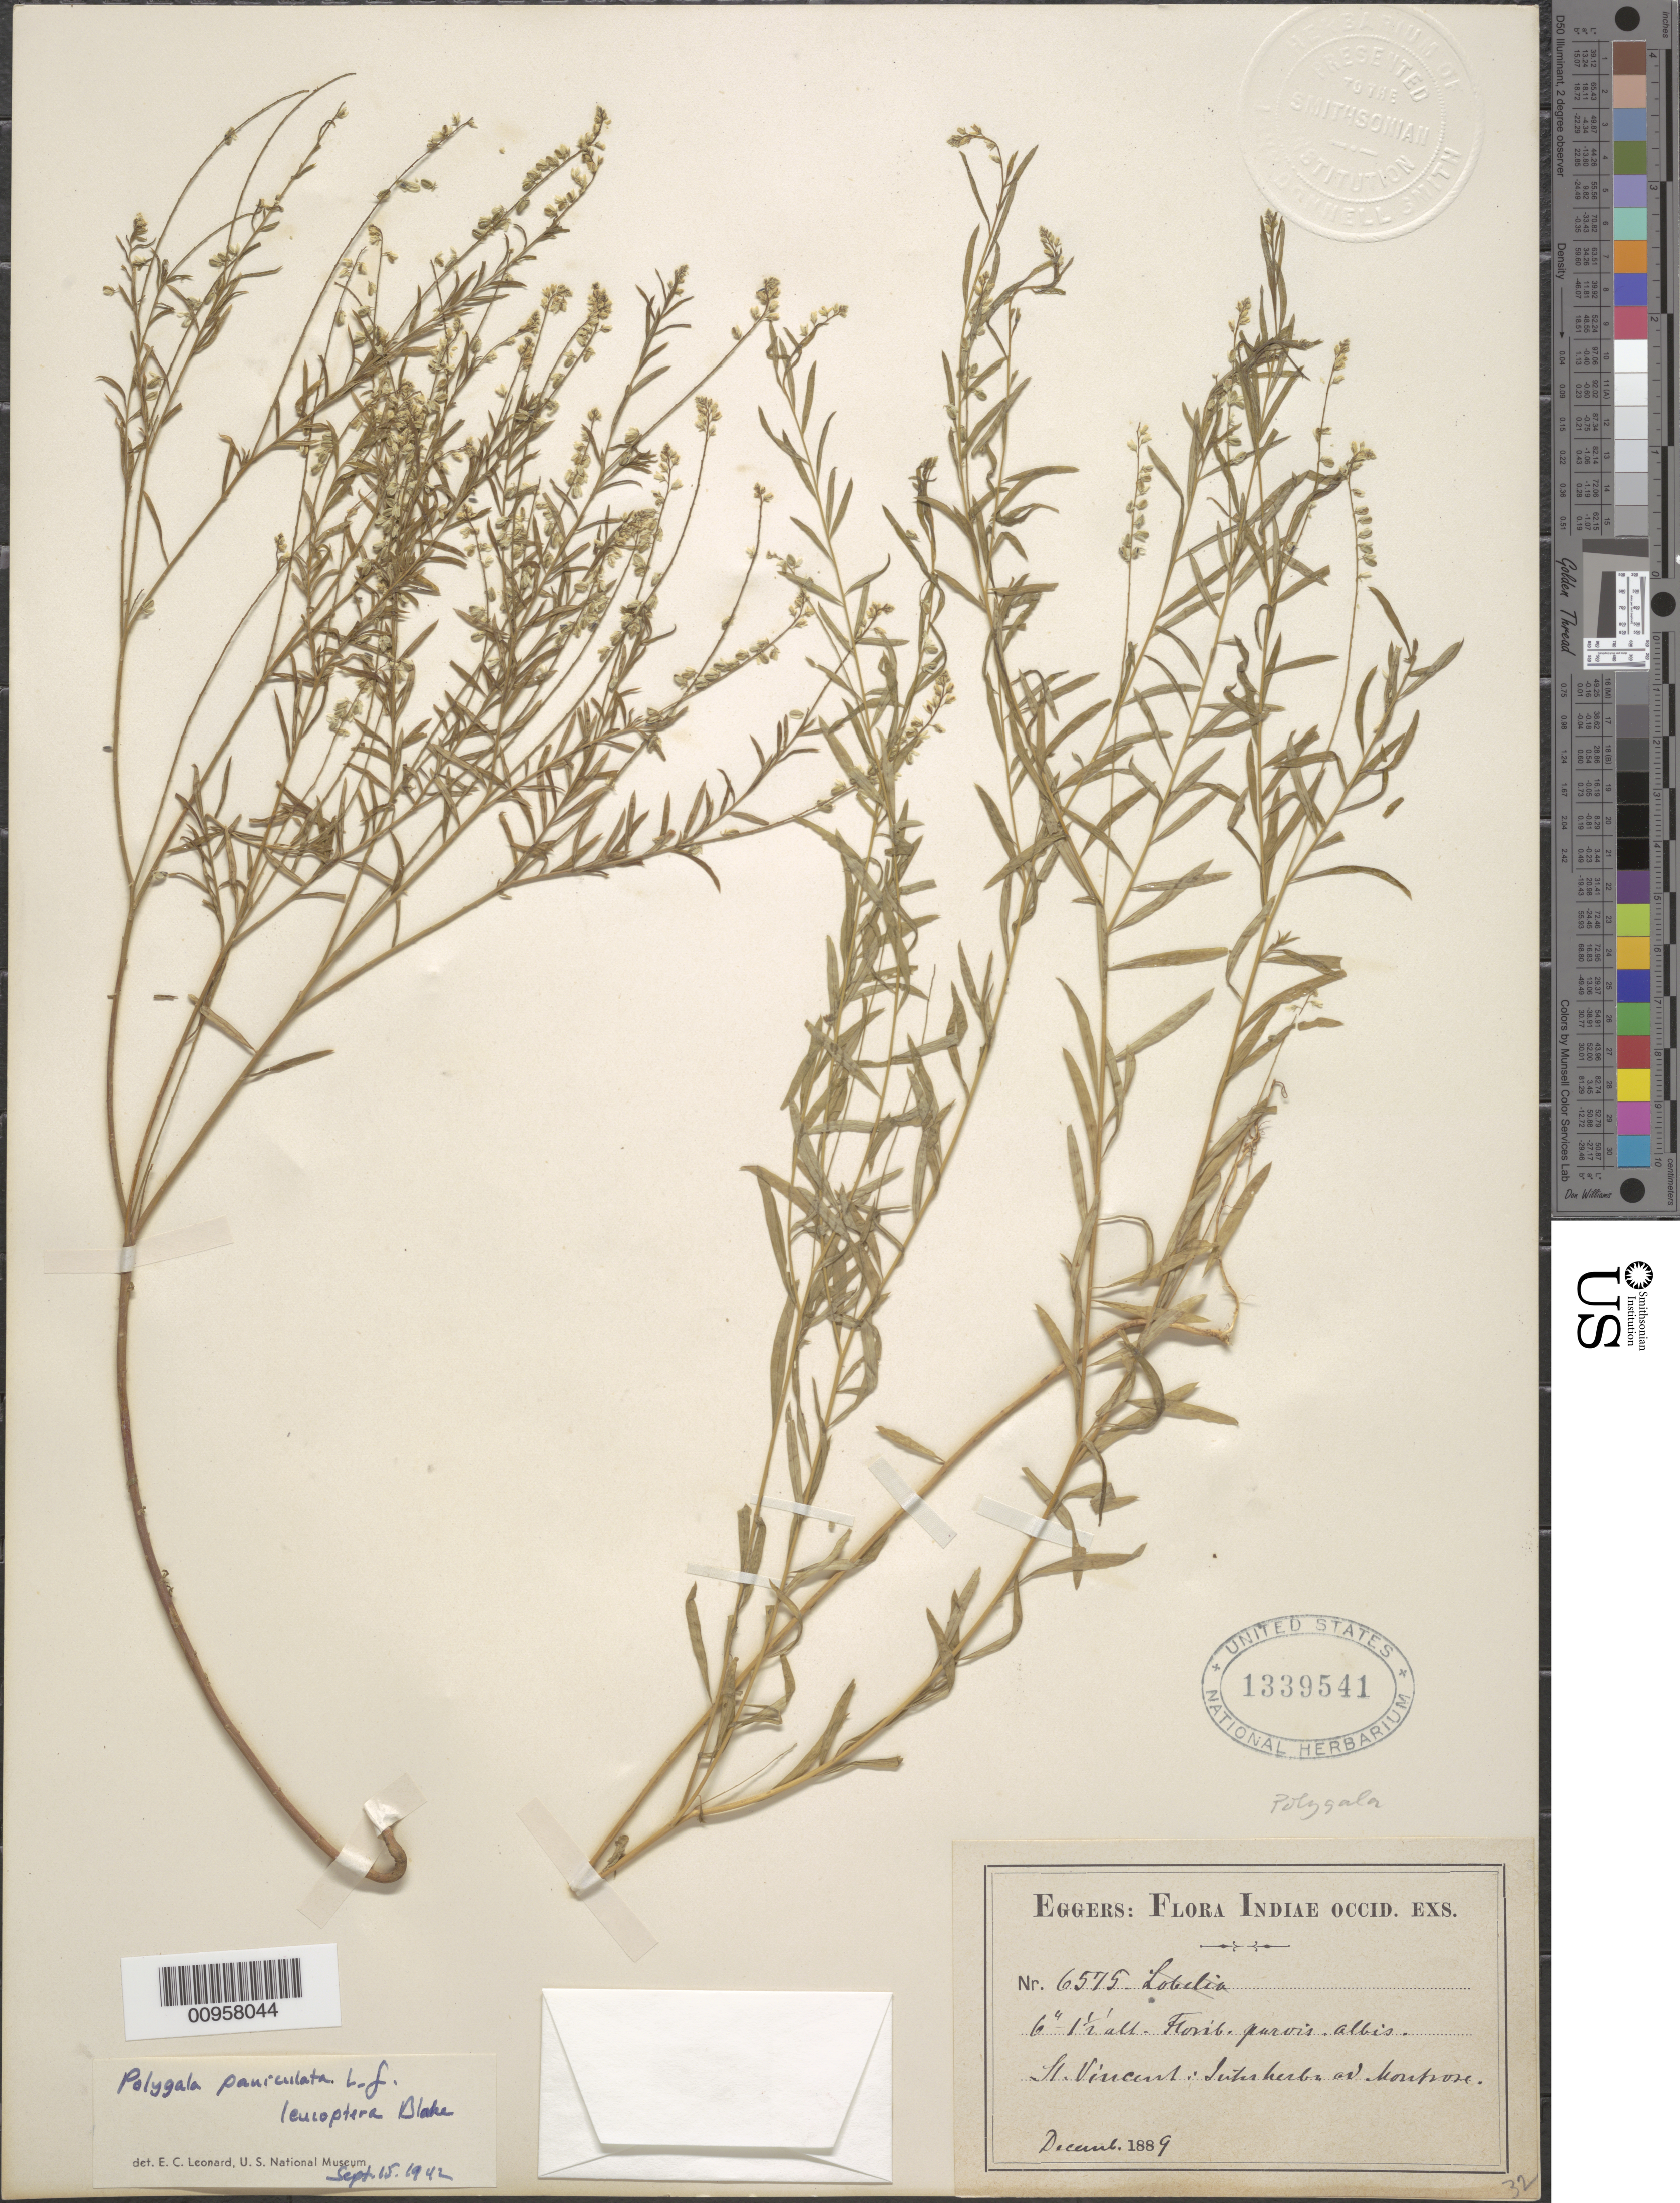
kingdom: Plantae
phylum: Tracheophyta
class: Magnoliopsida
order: Fabales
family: Polygalaceae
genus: Polygala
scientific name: Polygala paniculata f. leucoptera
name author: S.F. Blake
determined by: Leonard, Emery C., (US)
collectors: H. F. A. von Eggers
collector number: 6575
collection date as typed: Dec 1889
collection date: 1889-12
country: St. Vincent - Grenadines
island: St. Vincent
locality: Ad "Monpose"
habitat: "inter herba"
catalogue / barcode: US 1339541